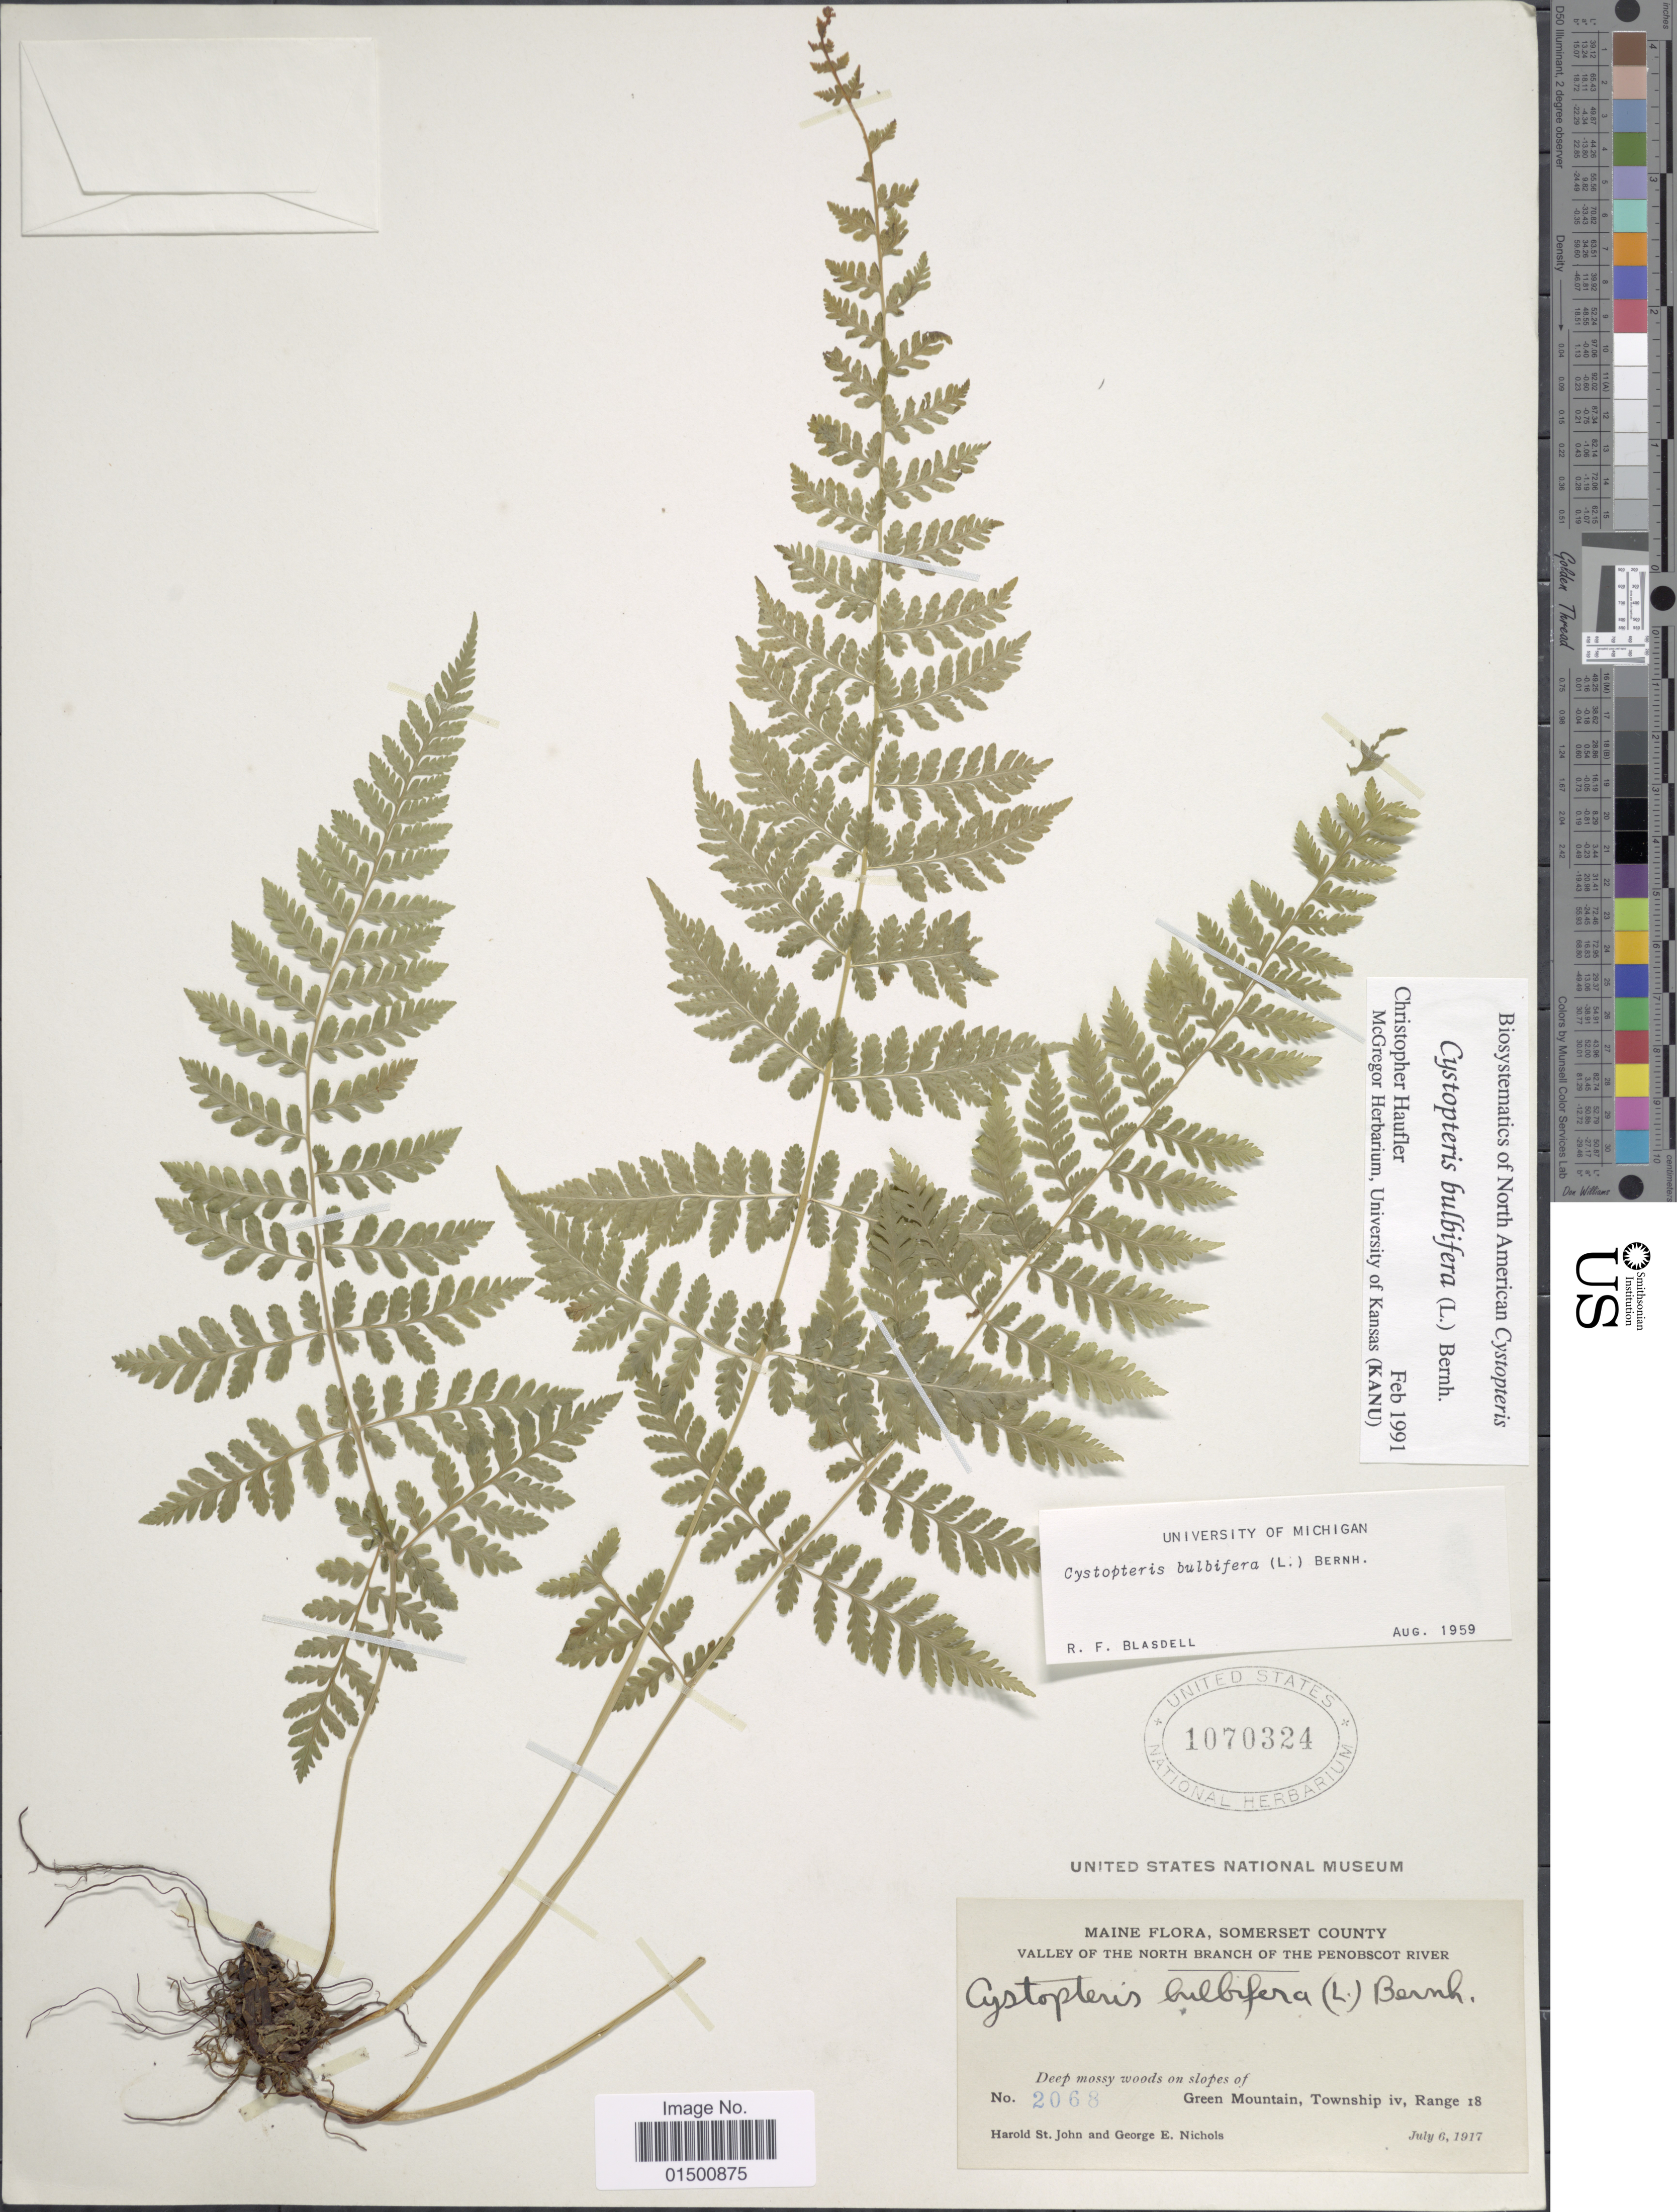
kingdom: Plantae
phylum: Tracheophyta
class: Polypodiopsida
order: Polypodiales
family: Cystopteridaceae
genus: Cystopteris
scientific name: Cystopteris bulbifera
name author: (L.) Bernh.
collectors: H. St John & G. E. Nichols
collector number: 2068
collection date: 1917-07-06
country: United States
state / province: Maine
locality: Somerset County, Valley of the North Branvh of the Penobscot River, Green Mountain, Township iv., Range 18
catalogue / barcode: US 1070324